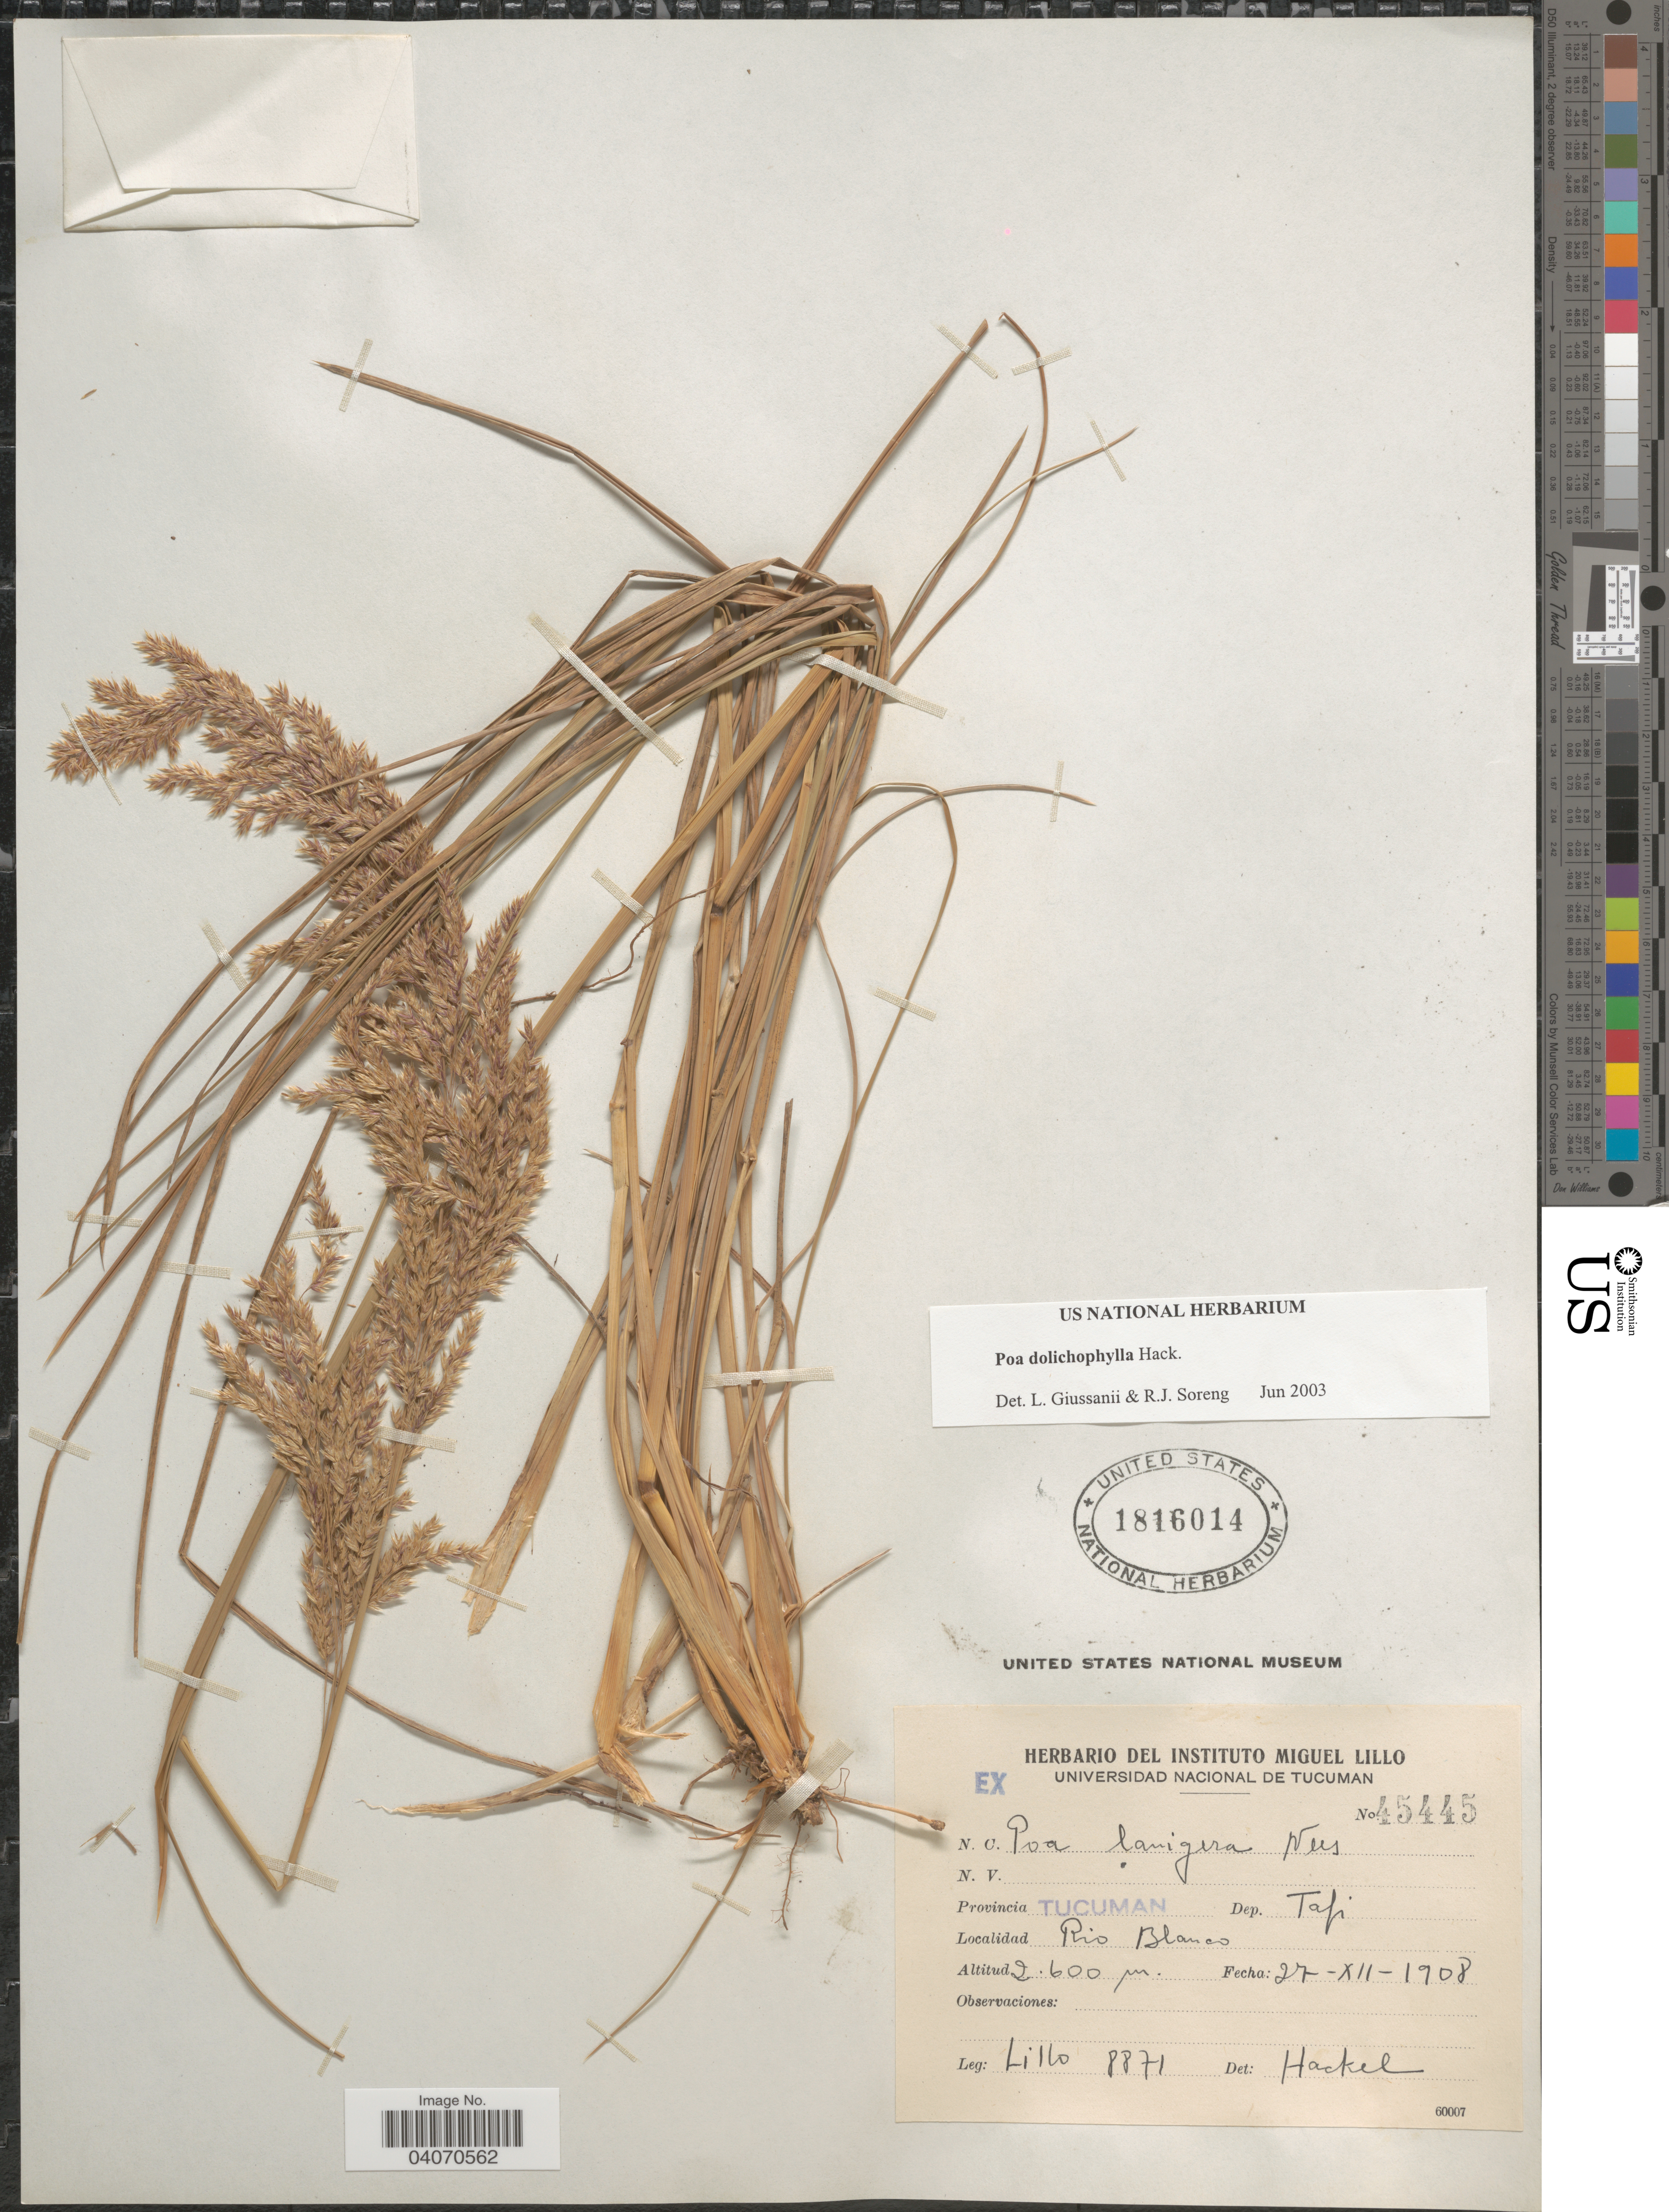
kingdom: Plantae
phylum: Tracheophyta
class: Liliopsida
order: Poales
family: Poaceae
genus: Poa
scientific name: Poa dolichophylla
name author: Hack.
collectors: M. Lillo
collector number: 8871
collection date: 1908-12-27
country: Argentina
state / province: Tucuman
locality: Dep. Tafi. Rio Blanco.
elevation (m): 2600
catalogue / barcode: US 1816014